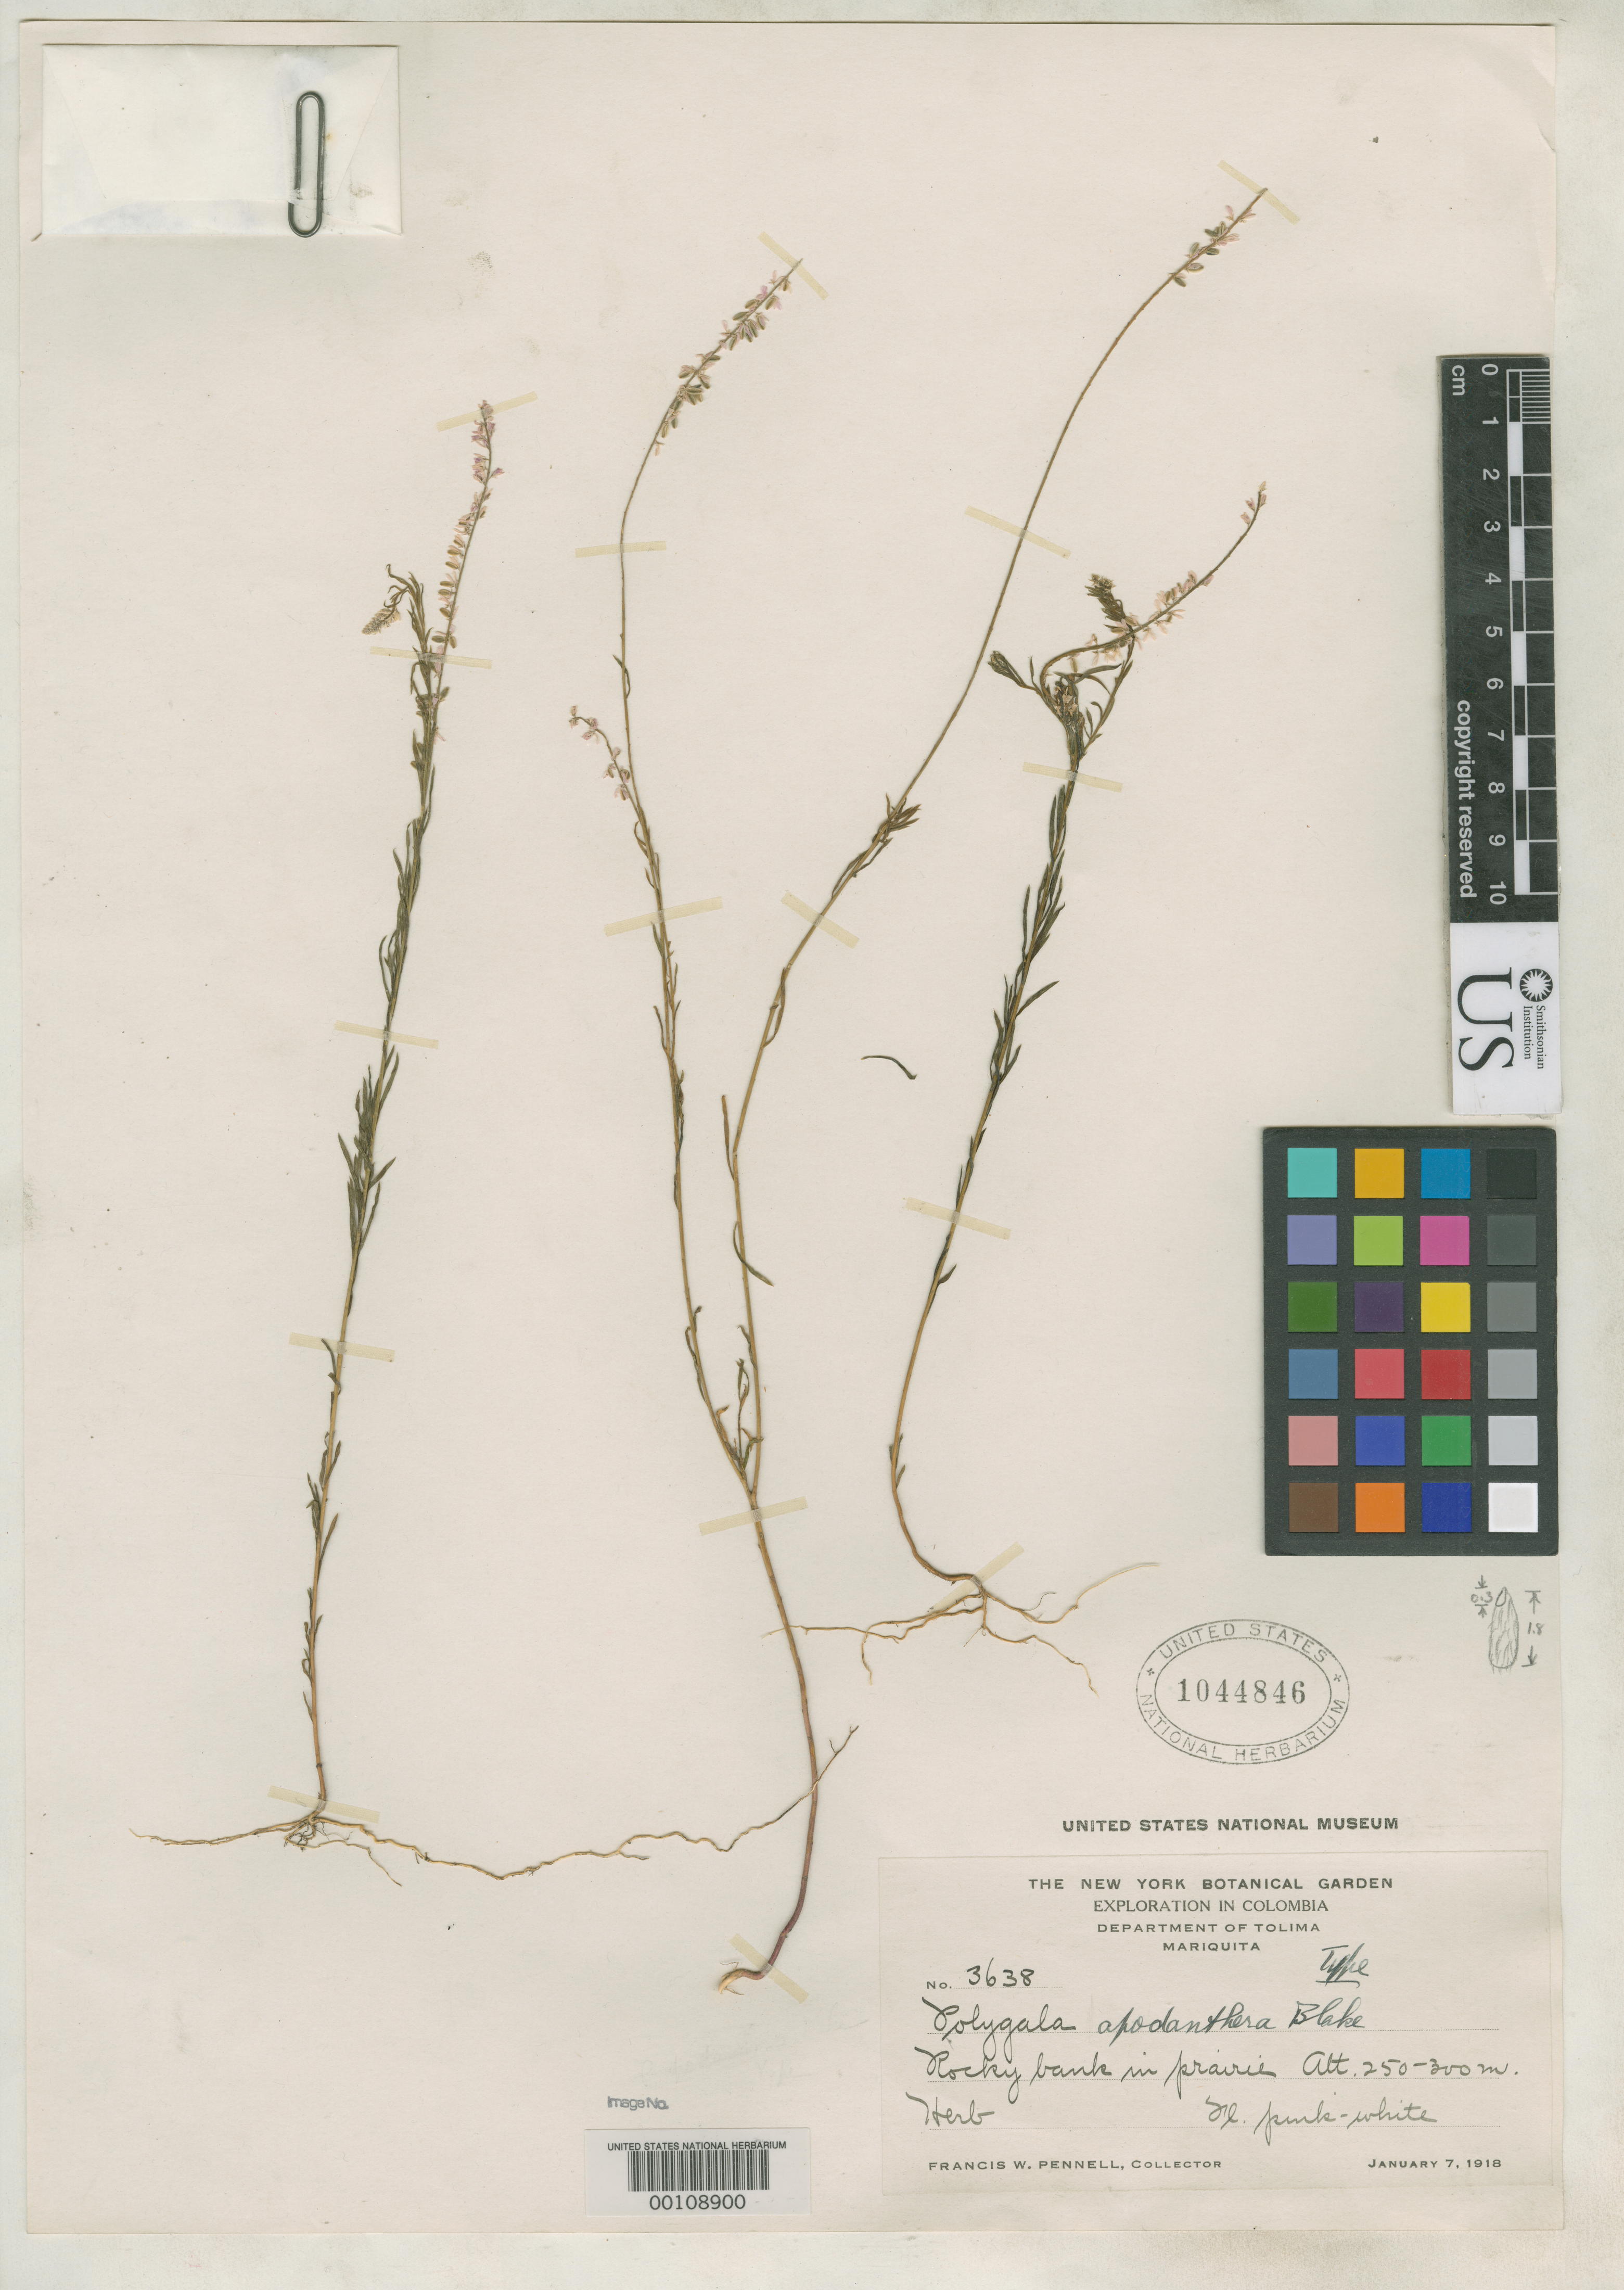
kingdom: Plantae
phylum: Tracheophyta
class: Magnoliopsida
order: Fabales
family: Polygalaceae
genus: Polygala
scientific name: Polygala apodanthera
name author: S.F. Blake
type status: Holotype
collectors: F. W. Pennell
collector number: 3638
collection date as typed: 07 Jan 1918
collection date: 1918-01-07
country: Colombia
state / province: Tolima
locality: Mariquita.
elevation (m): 250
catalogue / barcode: US 1044846